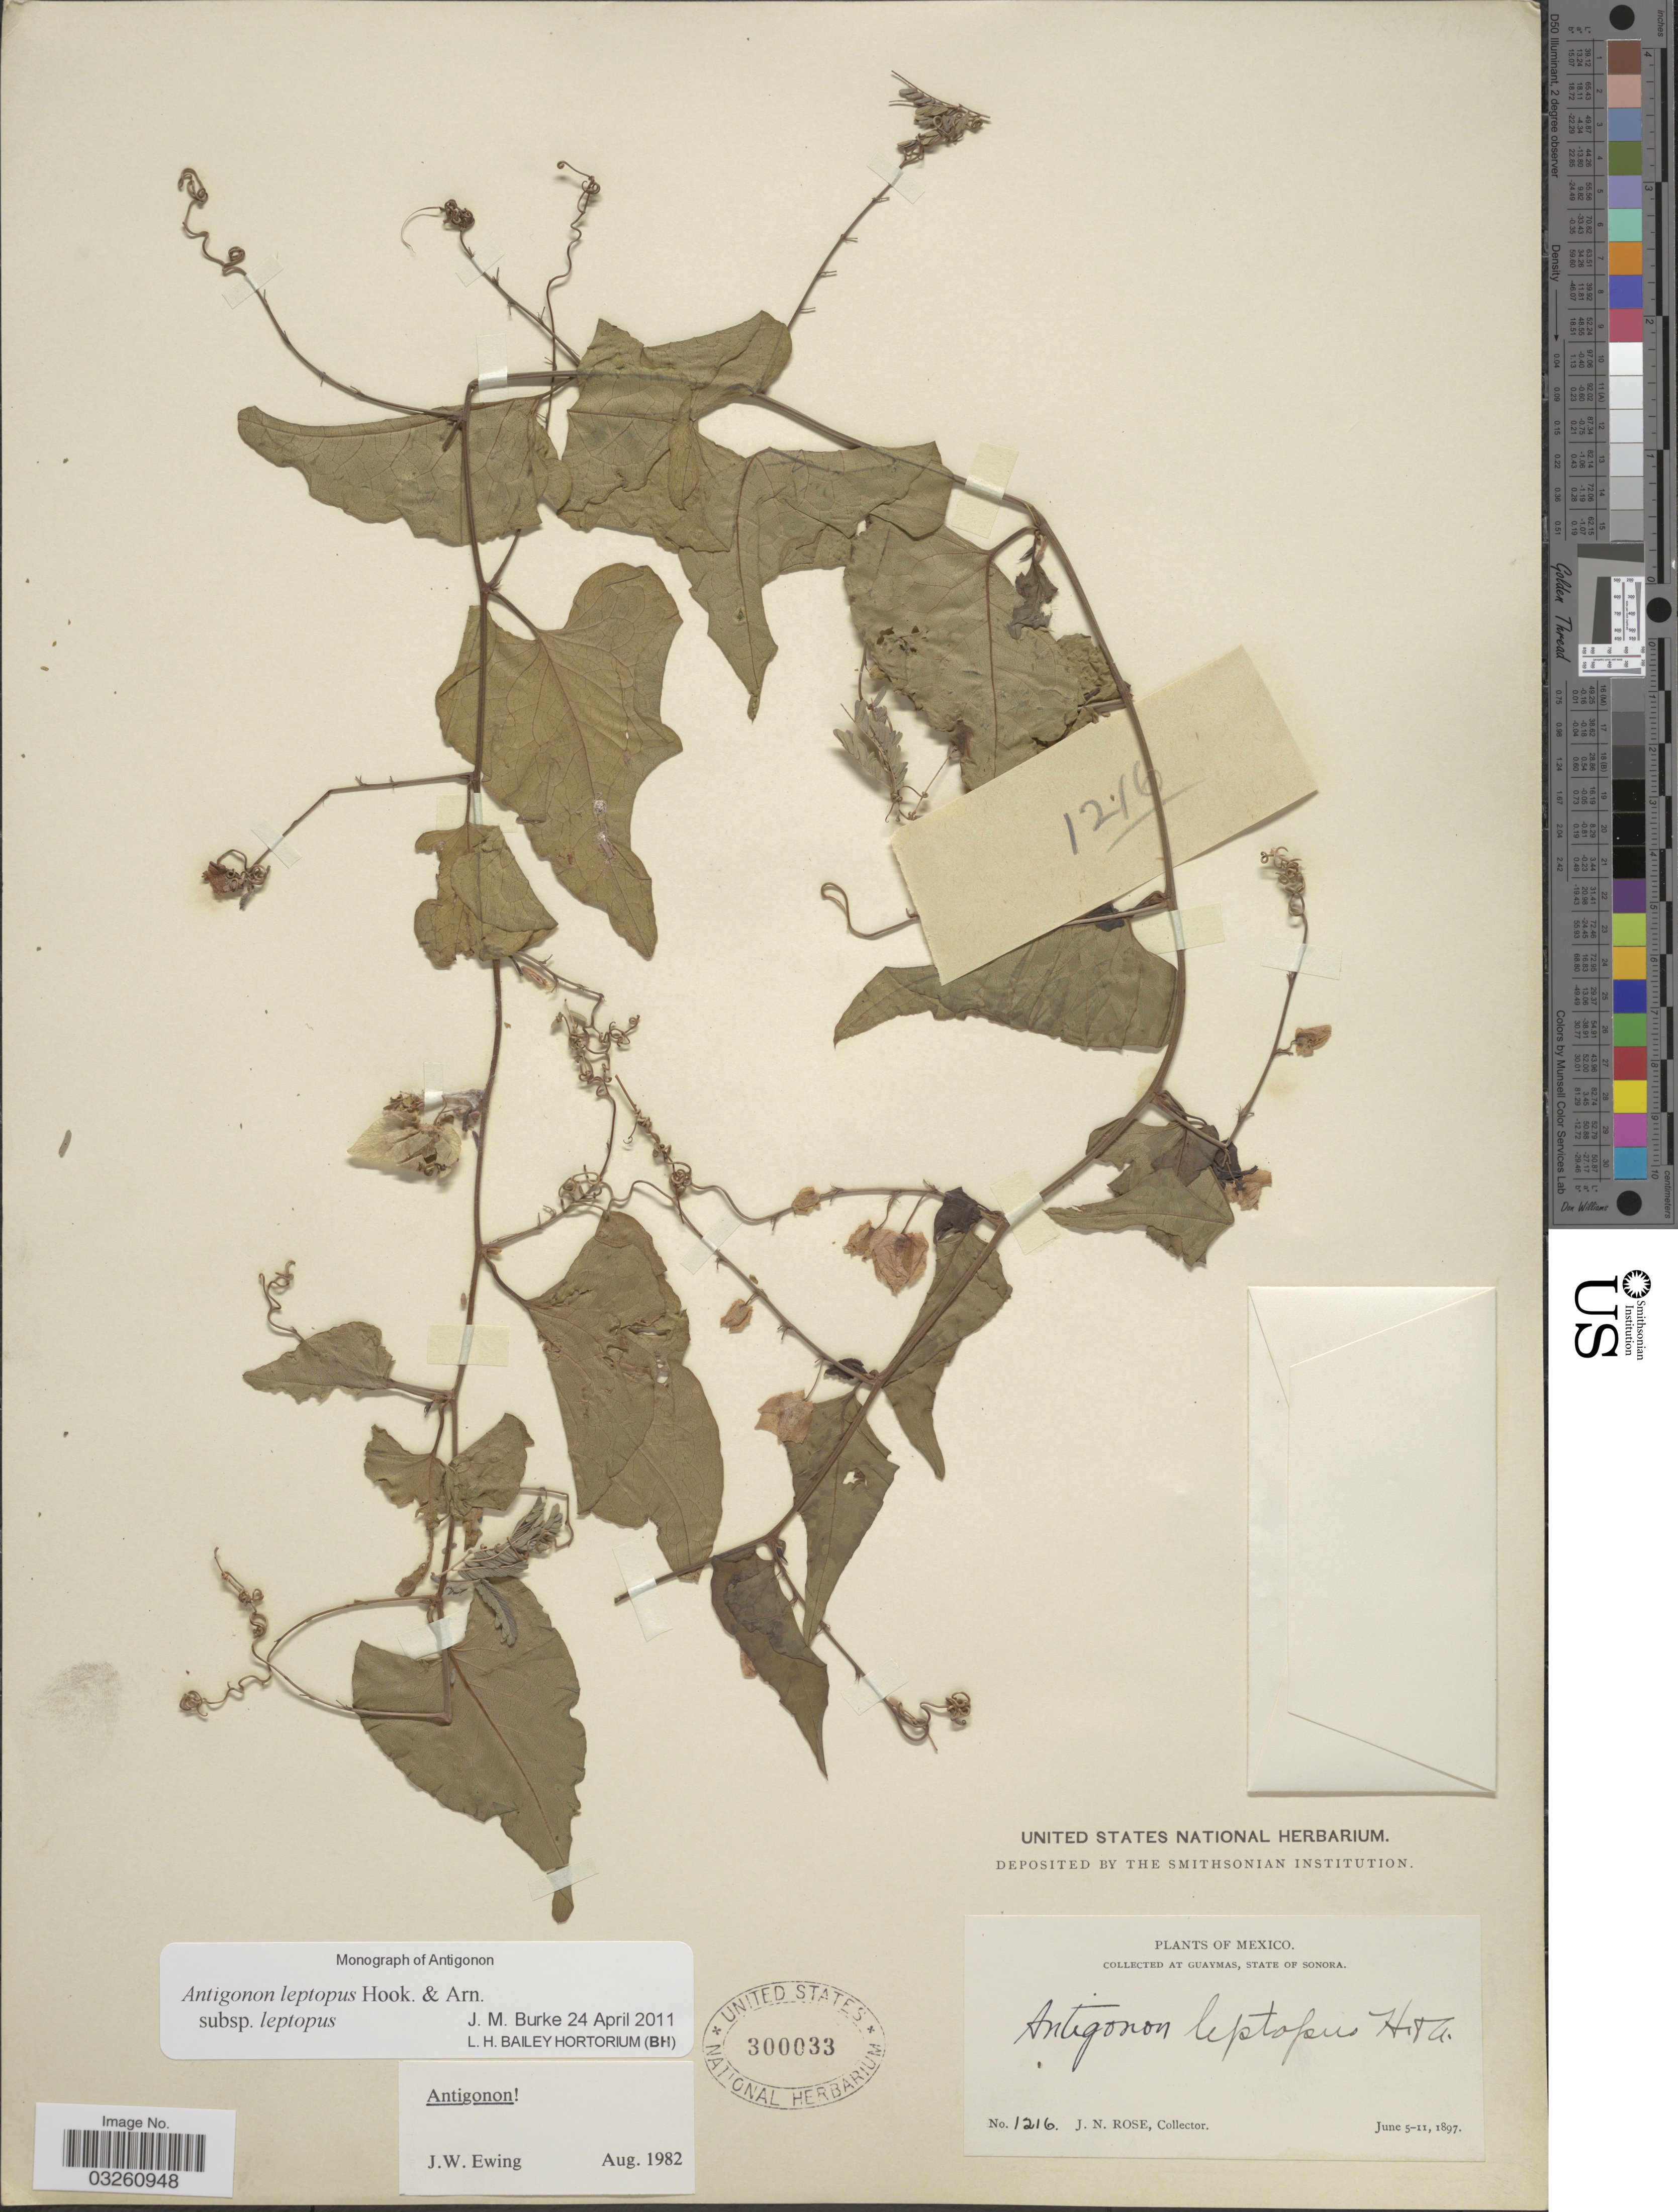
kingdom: Plantae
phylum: Tracheophyta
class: Magnoliopsida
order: Caryophyllales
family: Polygonaceae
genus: Antigonon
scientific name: Antigonon leptopus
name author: Hook. & Arn.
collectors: J. N. Rose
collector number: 1216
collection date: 1897-06-05/1897-06-11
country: Mexico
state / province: Sonora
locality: At Guaymas.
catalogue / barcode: US 300033